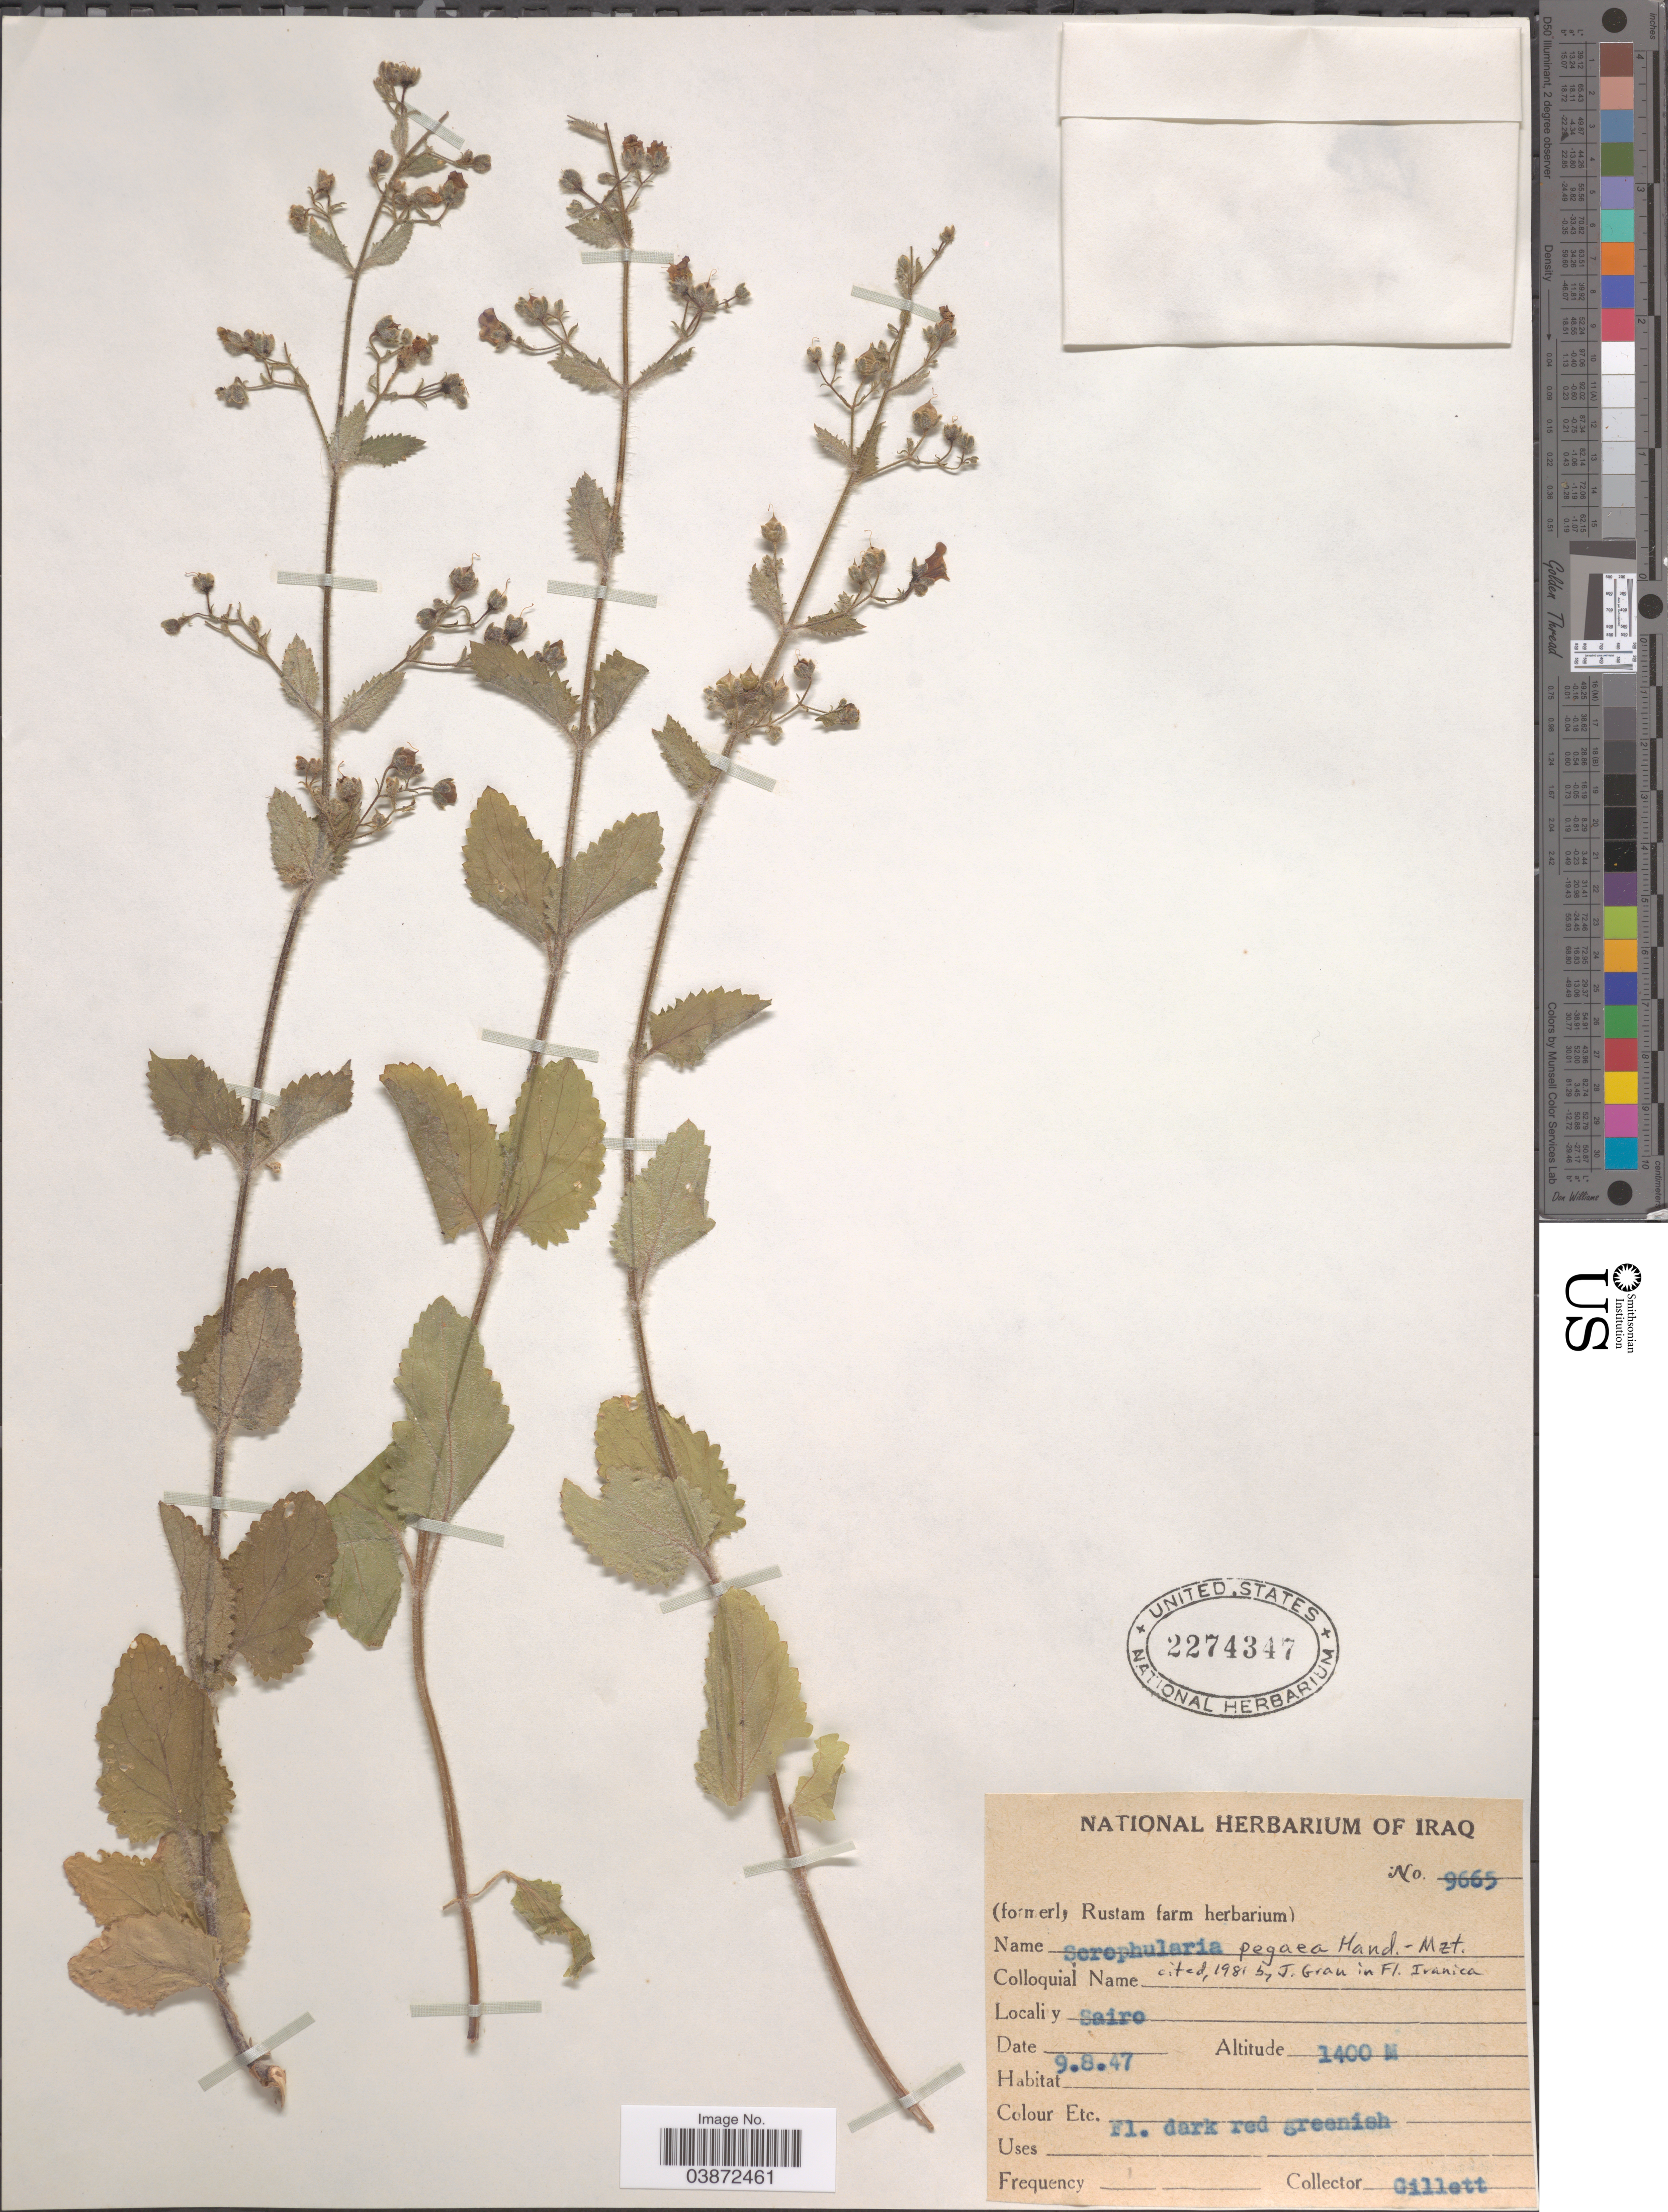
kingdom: Plantae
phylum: Tracheophyta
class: Magnoliopsida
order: Lamiales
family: Scrophulariaceae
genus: Scrophularia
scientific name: Scrophularia pegaea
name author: Hand.-Mazz.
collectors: Gillett, --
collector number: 9665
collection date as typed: Transcribed d/m/y: 9/8/47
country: Iraq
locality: Sairo.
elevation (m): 1400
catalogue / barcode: US 2274347